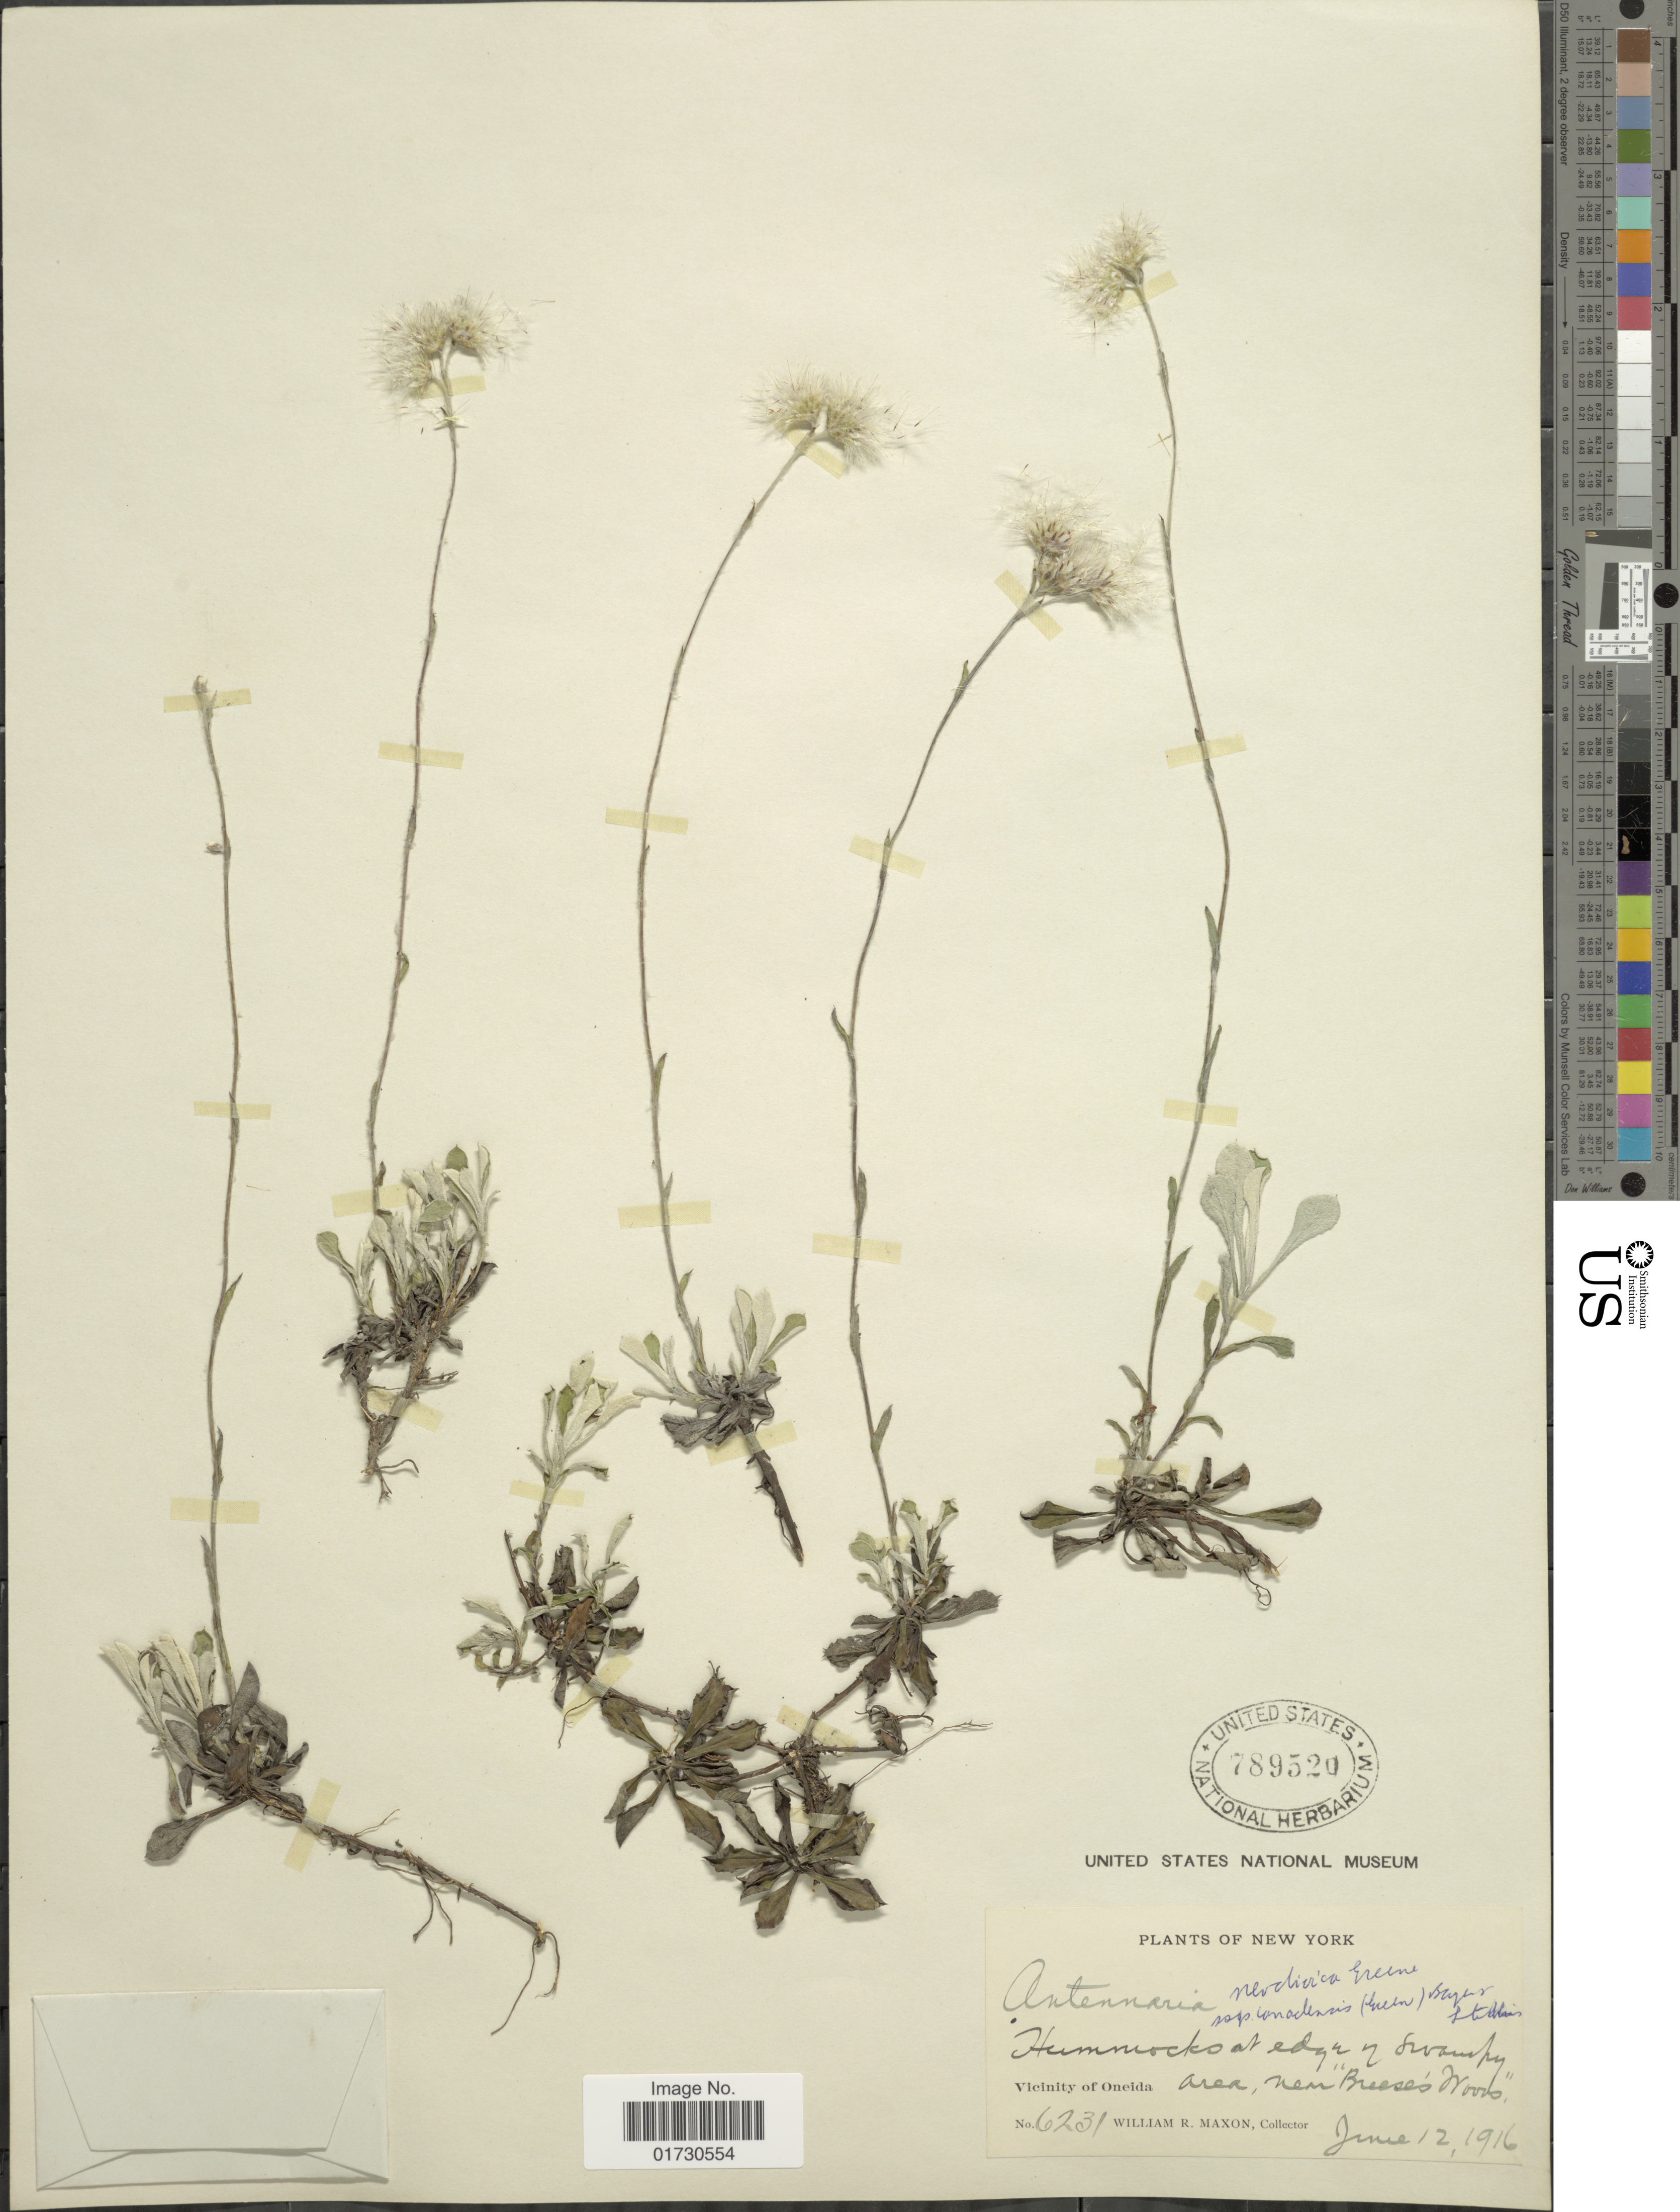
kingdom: Plantae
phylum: Tracheophyta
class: Magnoliopsida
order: Asterales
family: Asteraceae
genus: Antennaria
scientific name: Antennaria canadensis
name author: Greene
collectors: W. R. Maxon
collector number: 6231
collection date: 1916-06-12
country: United States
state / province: New York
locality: Hummocks at edge of swampy, Vicinity of Oneida area, near Breases Woods.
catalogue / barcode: US 789520